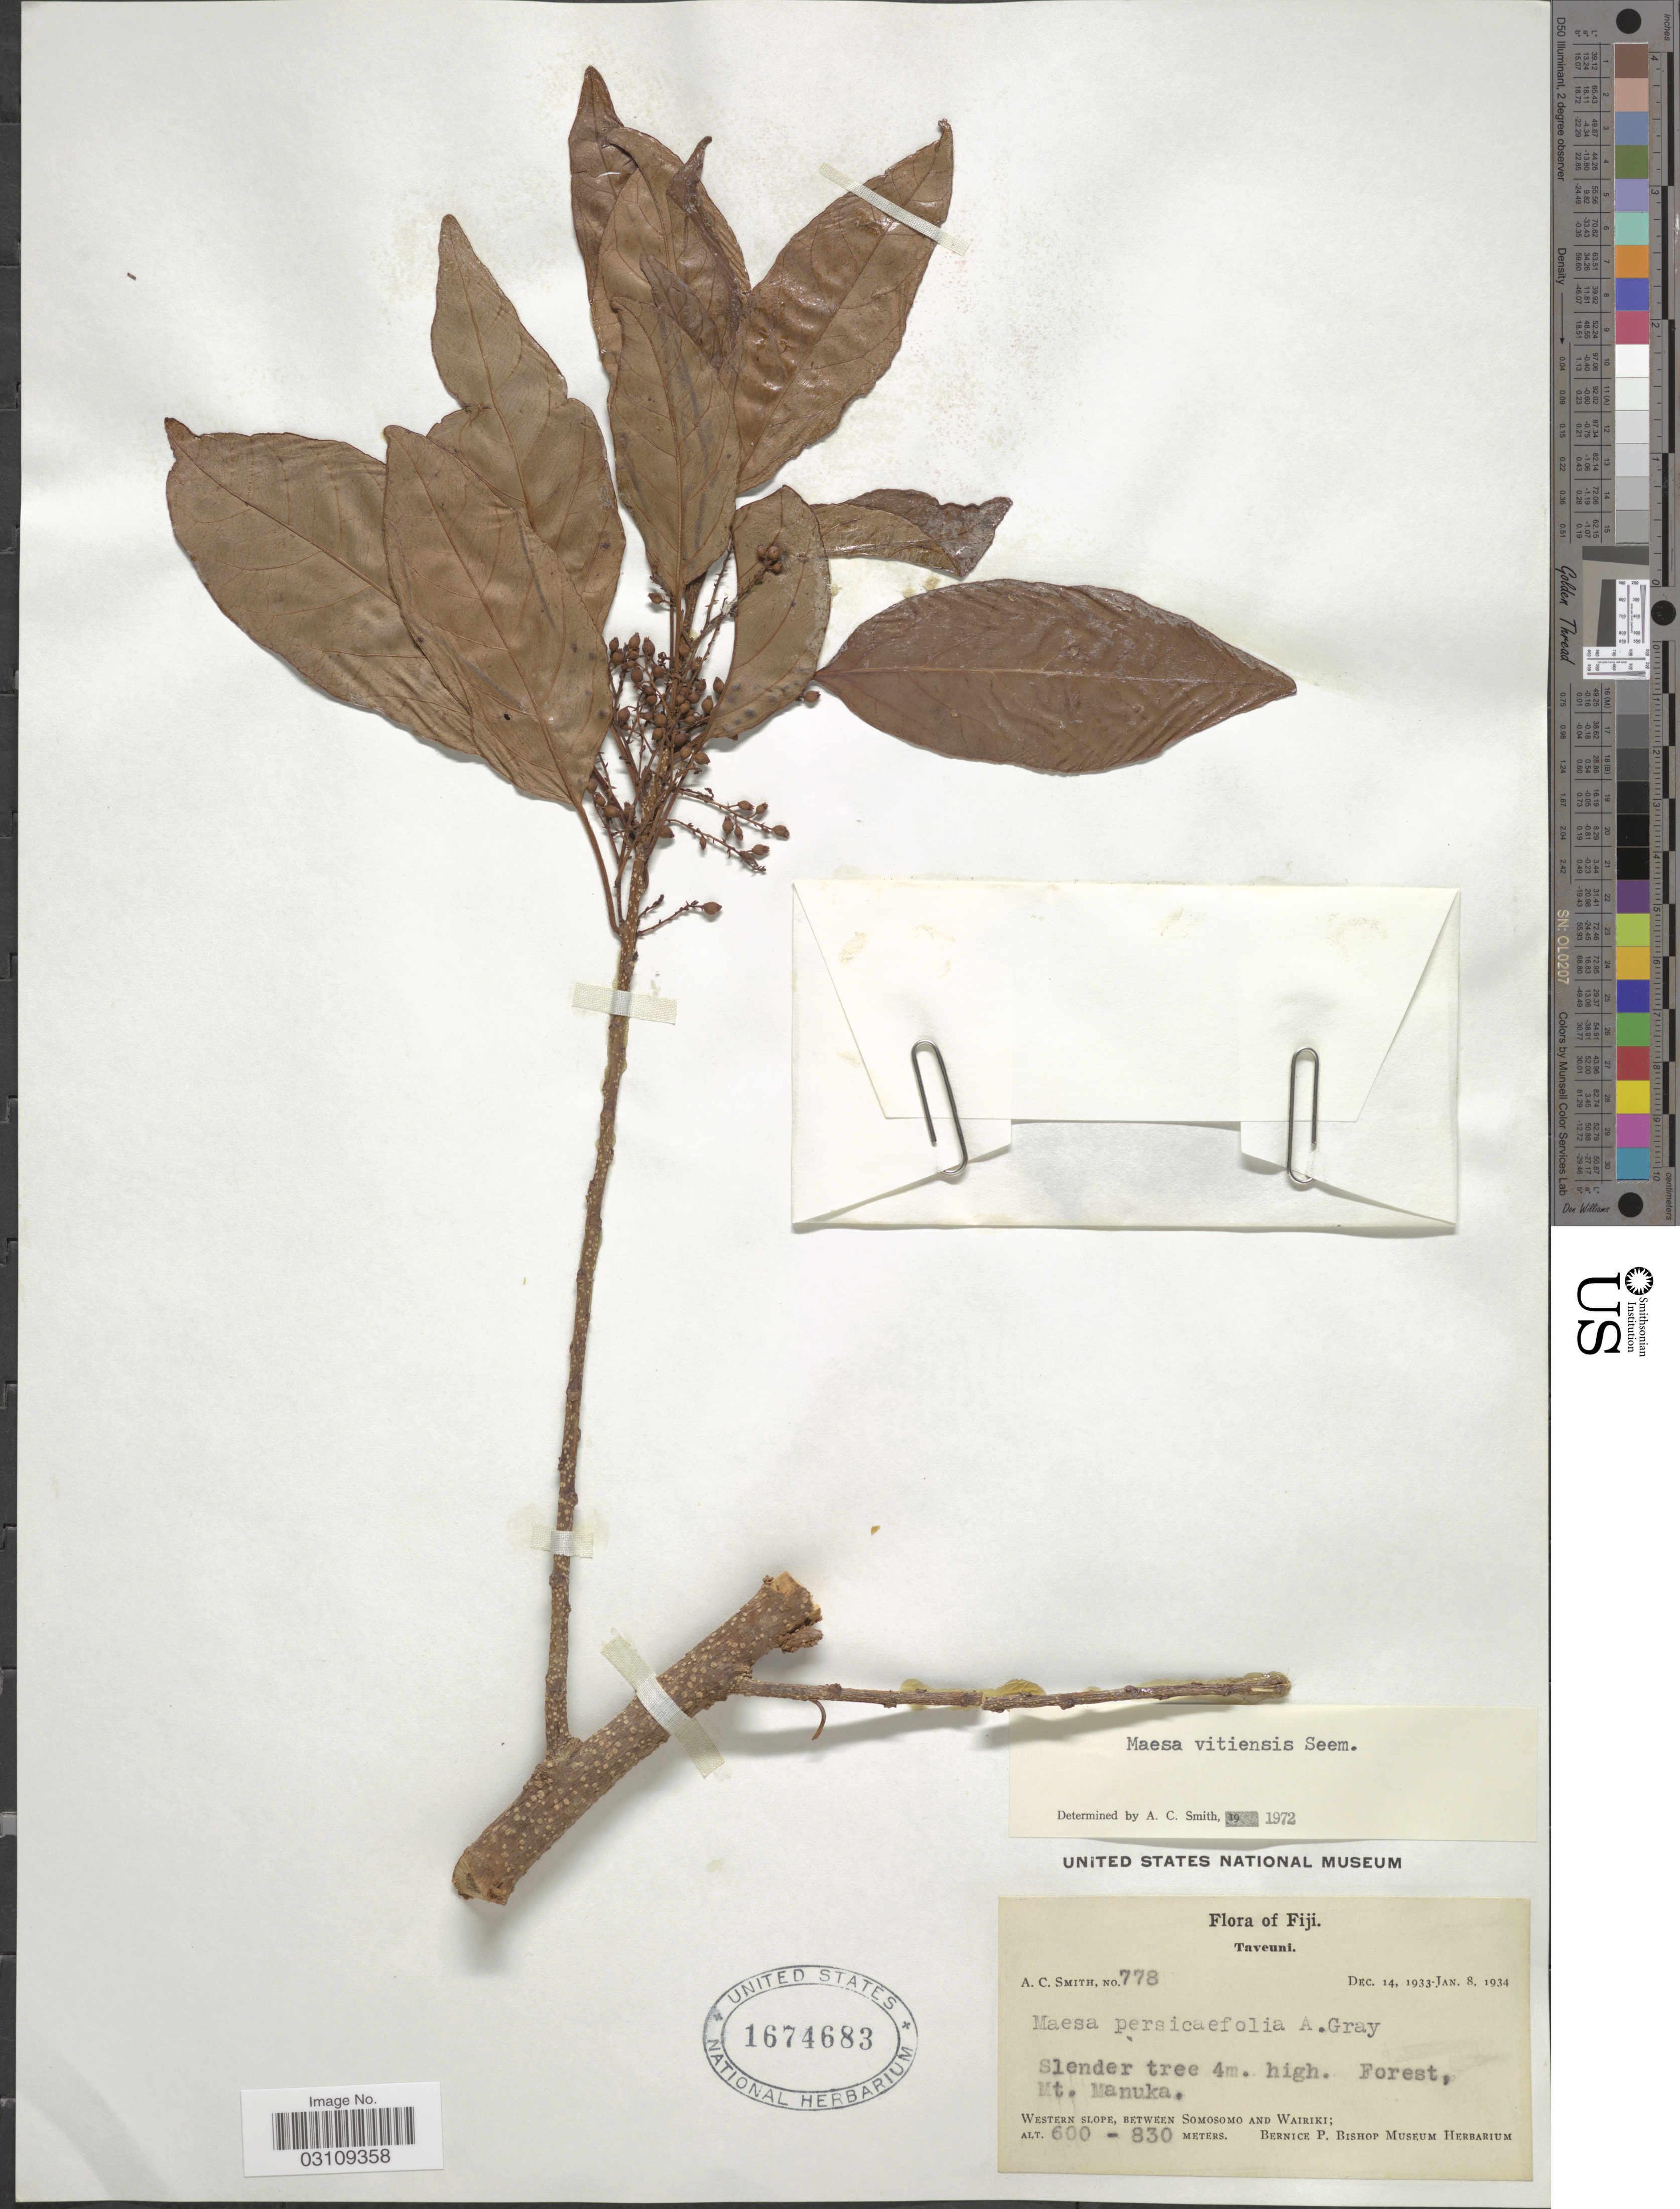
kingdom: Plantae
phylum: Tracheophyta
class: Magnoliopsida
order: Ericales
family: Primulaceae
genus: Maesa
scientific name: Maesa vitiensis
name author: Gillespie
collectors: A. C. Smith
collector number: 778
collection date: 1933-12-14/1934-01-08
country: Fiji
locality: Taveuni. Mt. Manuka. Western slope, between Somosomo and Wairiki.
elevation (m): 600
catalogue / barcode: US 1674683